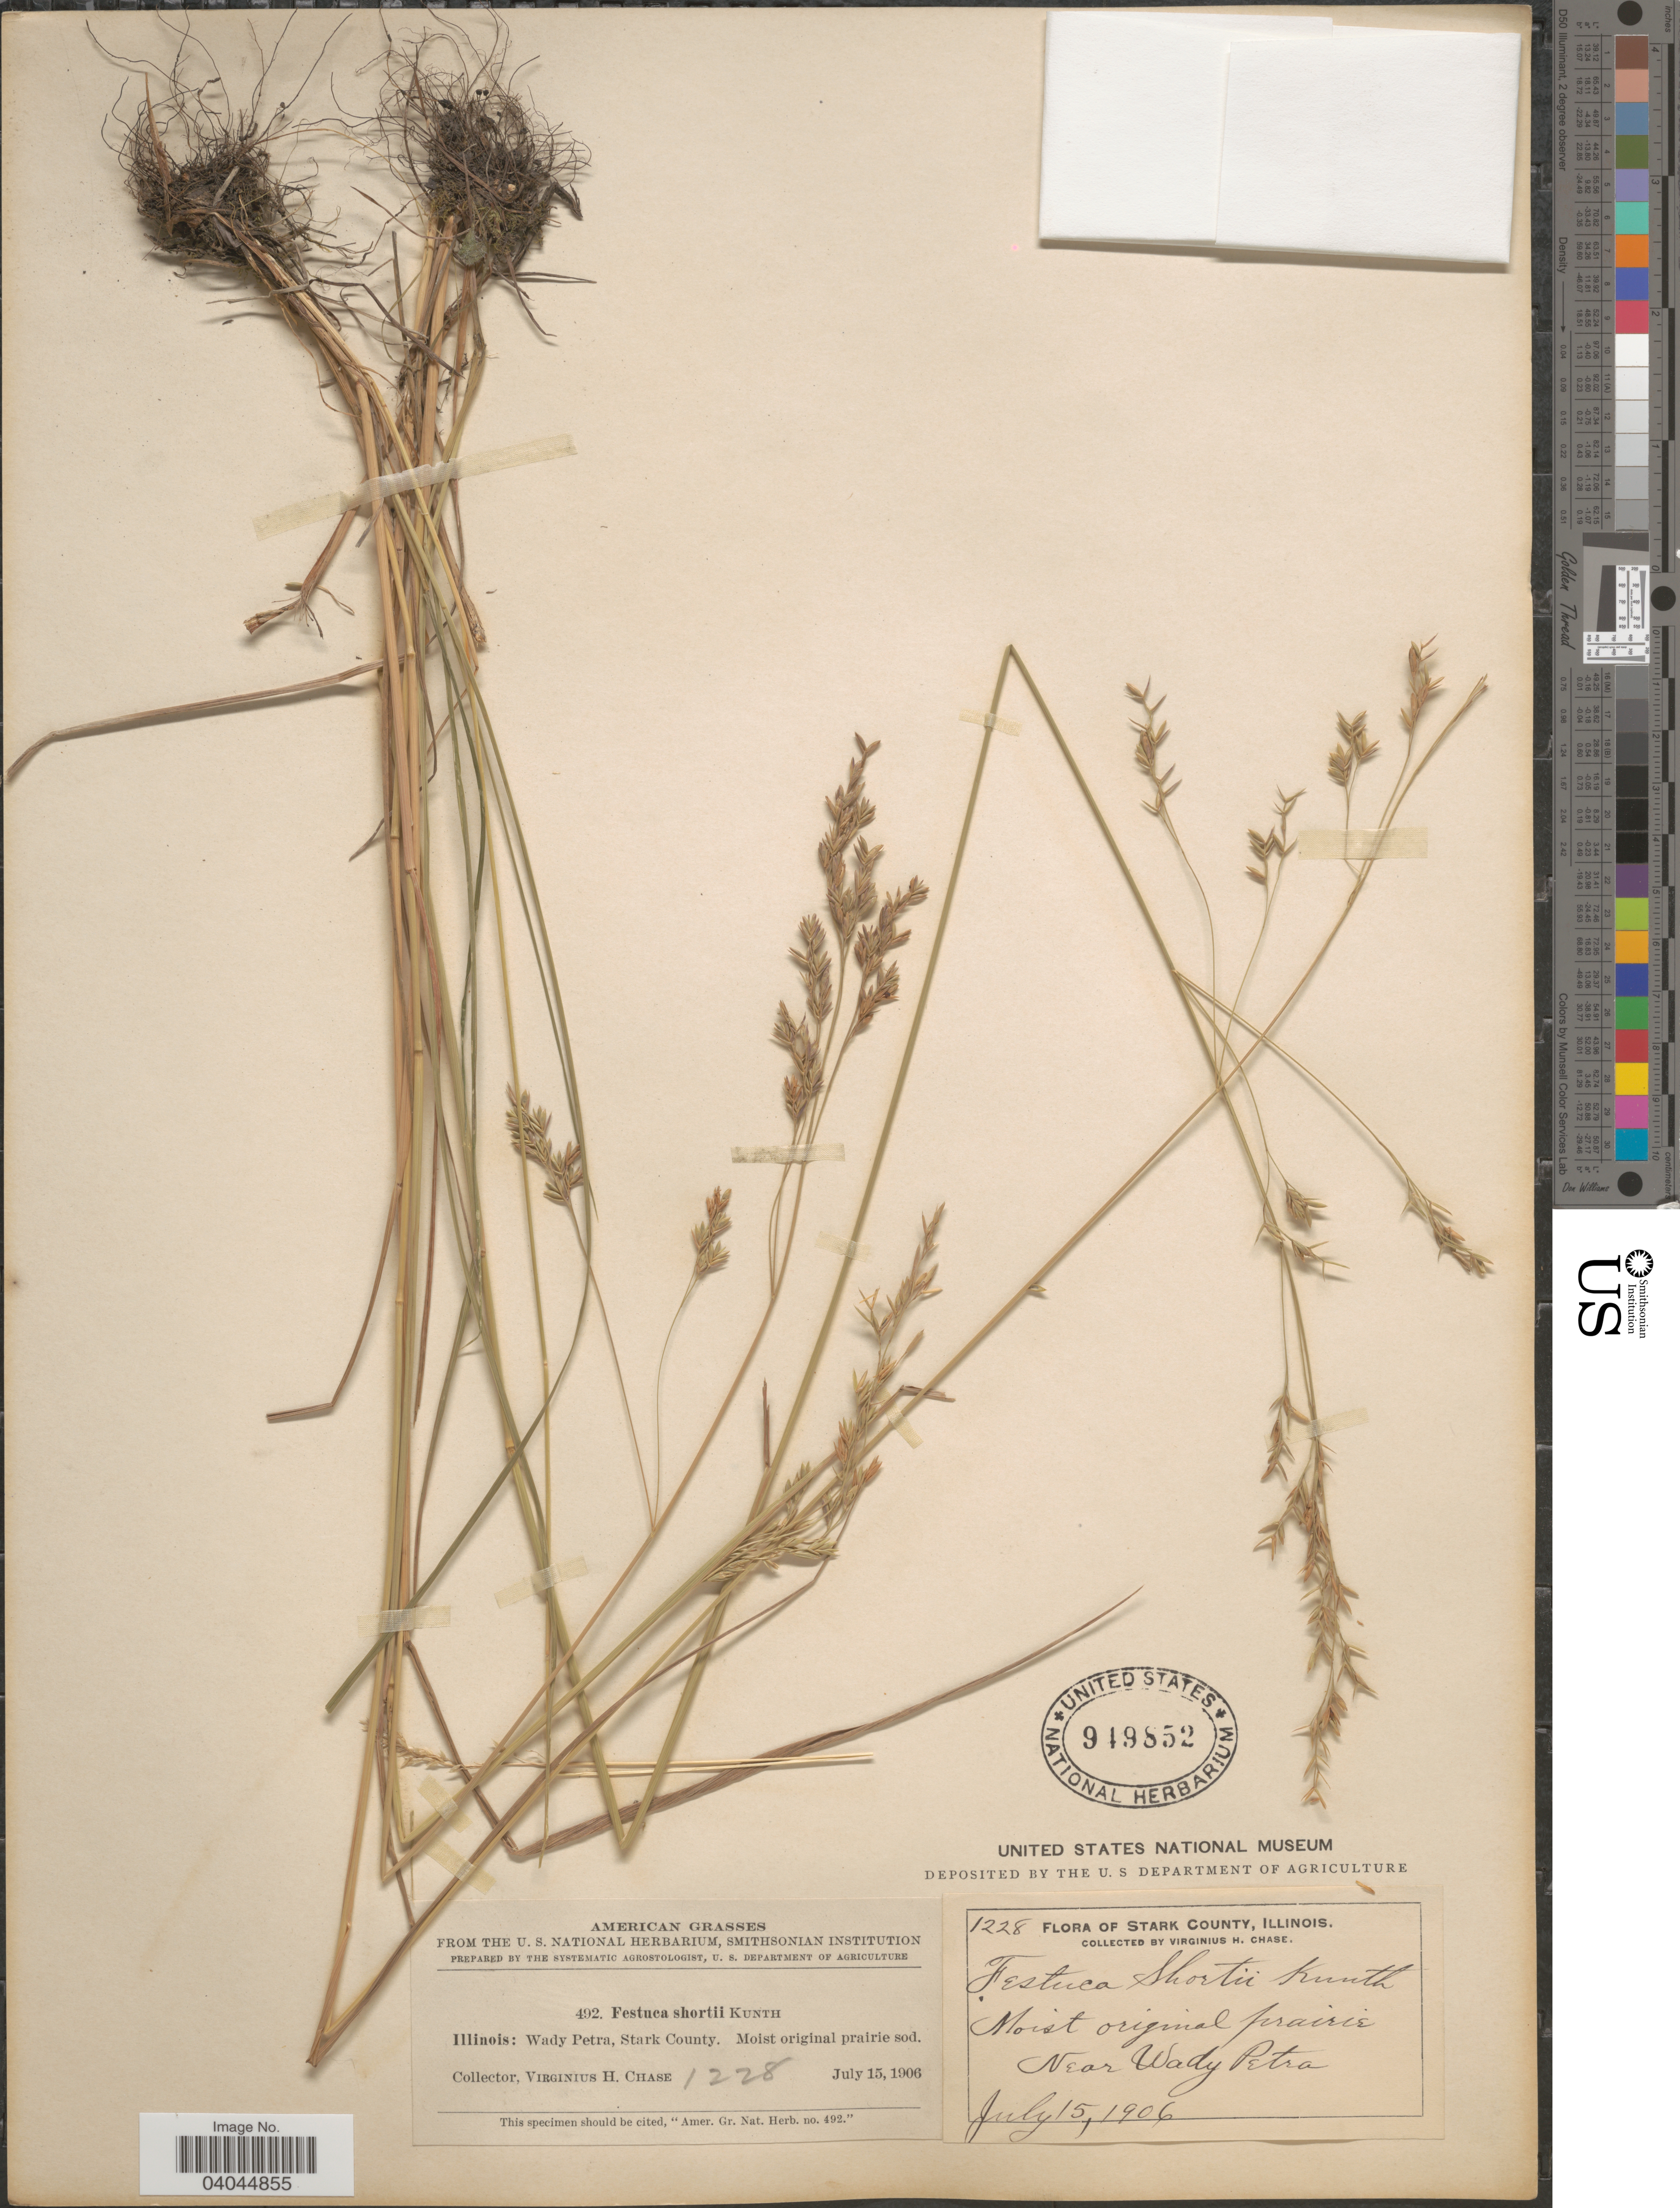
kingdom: Plantae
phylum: Tracheophyta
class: Liliopsida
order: Poales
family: Poaceae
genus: Festuca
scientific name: Festuca paradoxa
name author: Desv.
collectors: V. H. Chase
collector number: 1228/492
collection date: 1906-07-15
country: United States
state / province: Illinois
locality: American. Wady Petra, Stark County. Near Wady Petra.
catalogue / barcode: US 949852